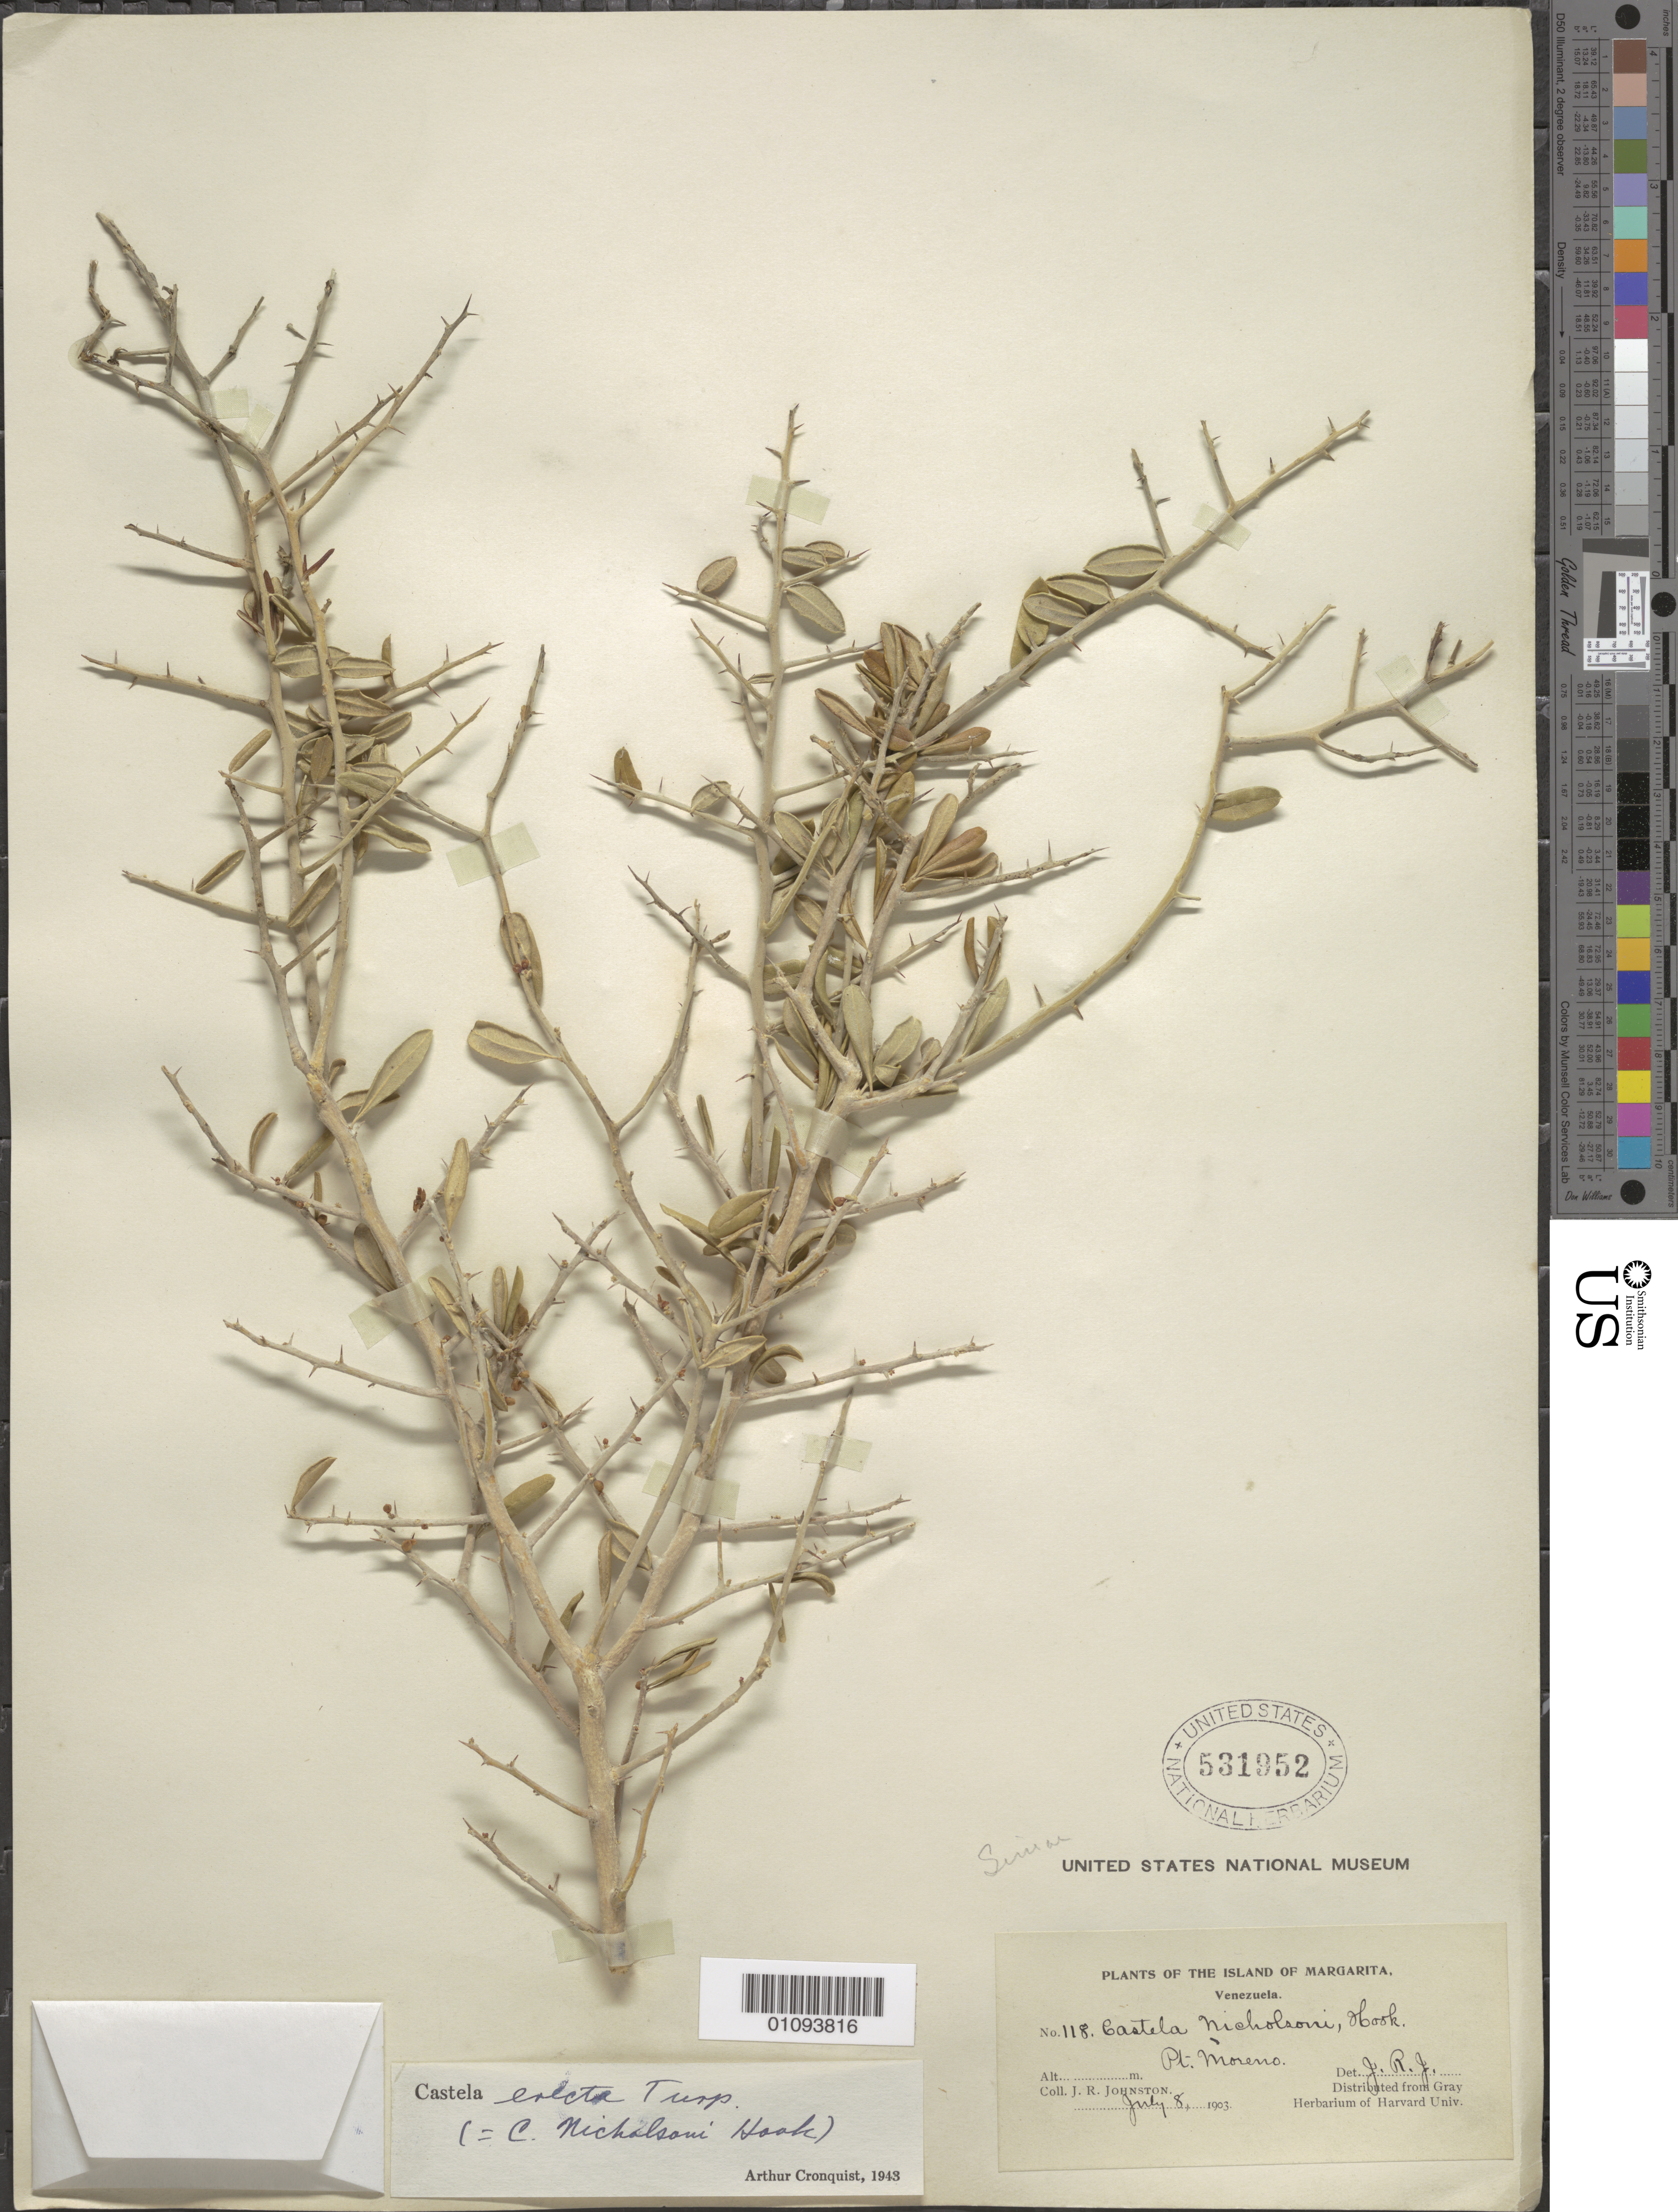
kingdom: Plantae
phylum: Tracheophyta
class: Magnoliopsida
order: Sapindales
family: Simaroubaceae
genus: Castela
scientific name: Castela erecta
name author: Turpin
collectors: J. Johnston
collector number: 118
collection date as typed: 08 Jul 1903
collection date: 1903-07-08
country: Venezuela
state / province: Nueva Esparta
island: Margarita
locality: Pt. Moreno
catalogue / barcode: US 531952